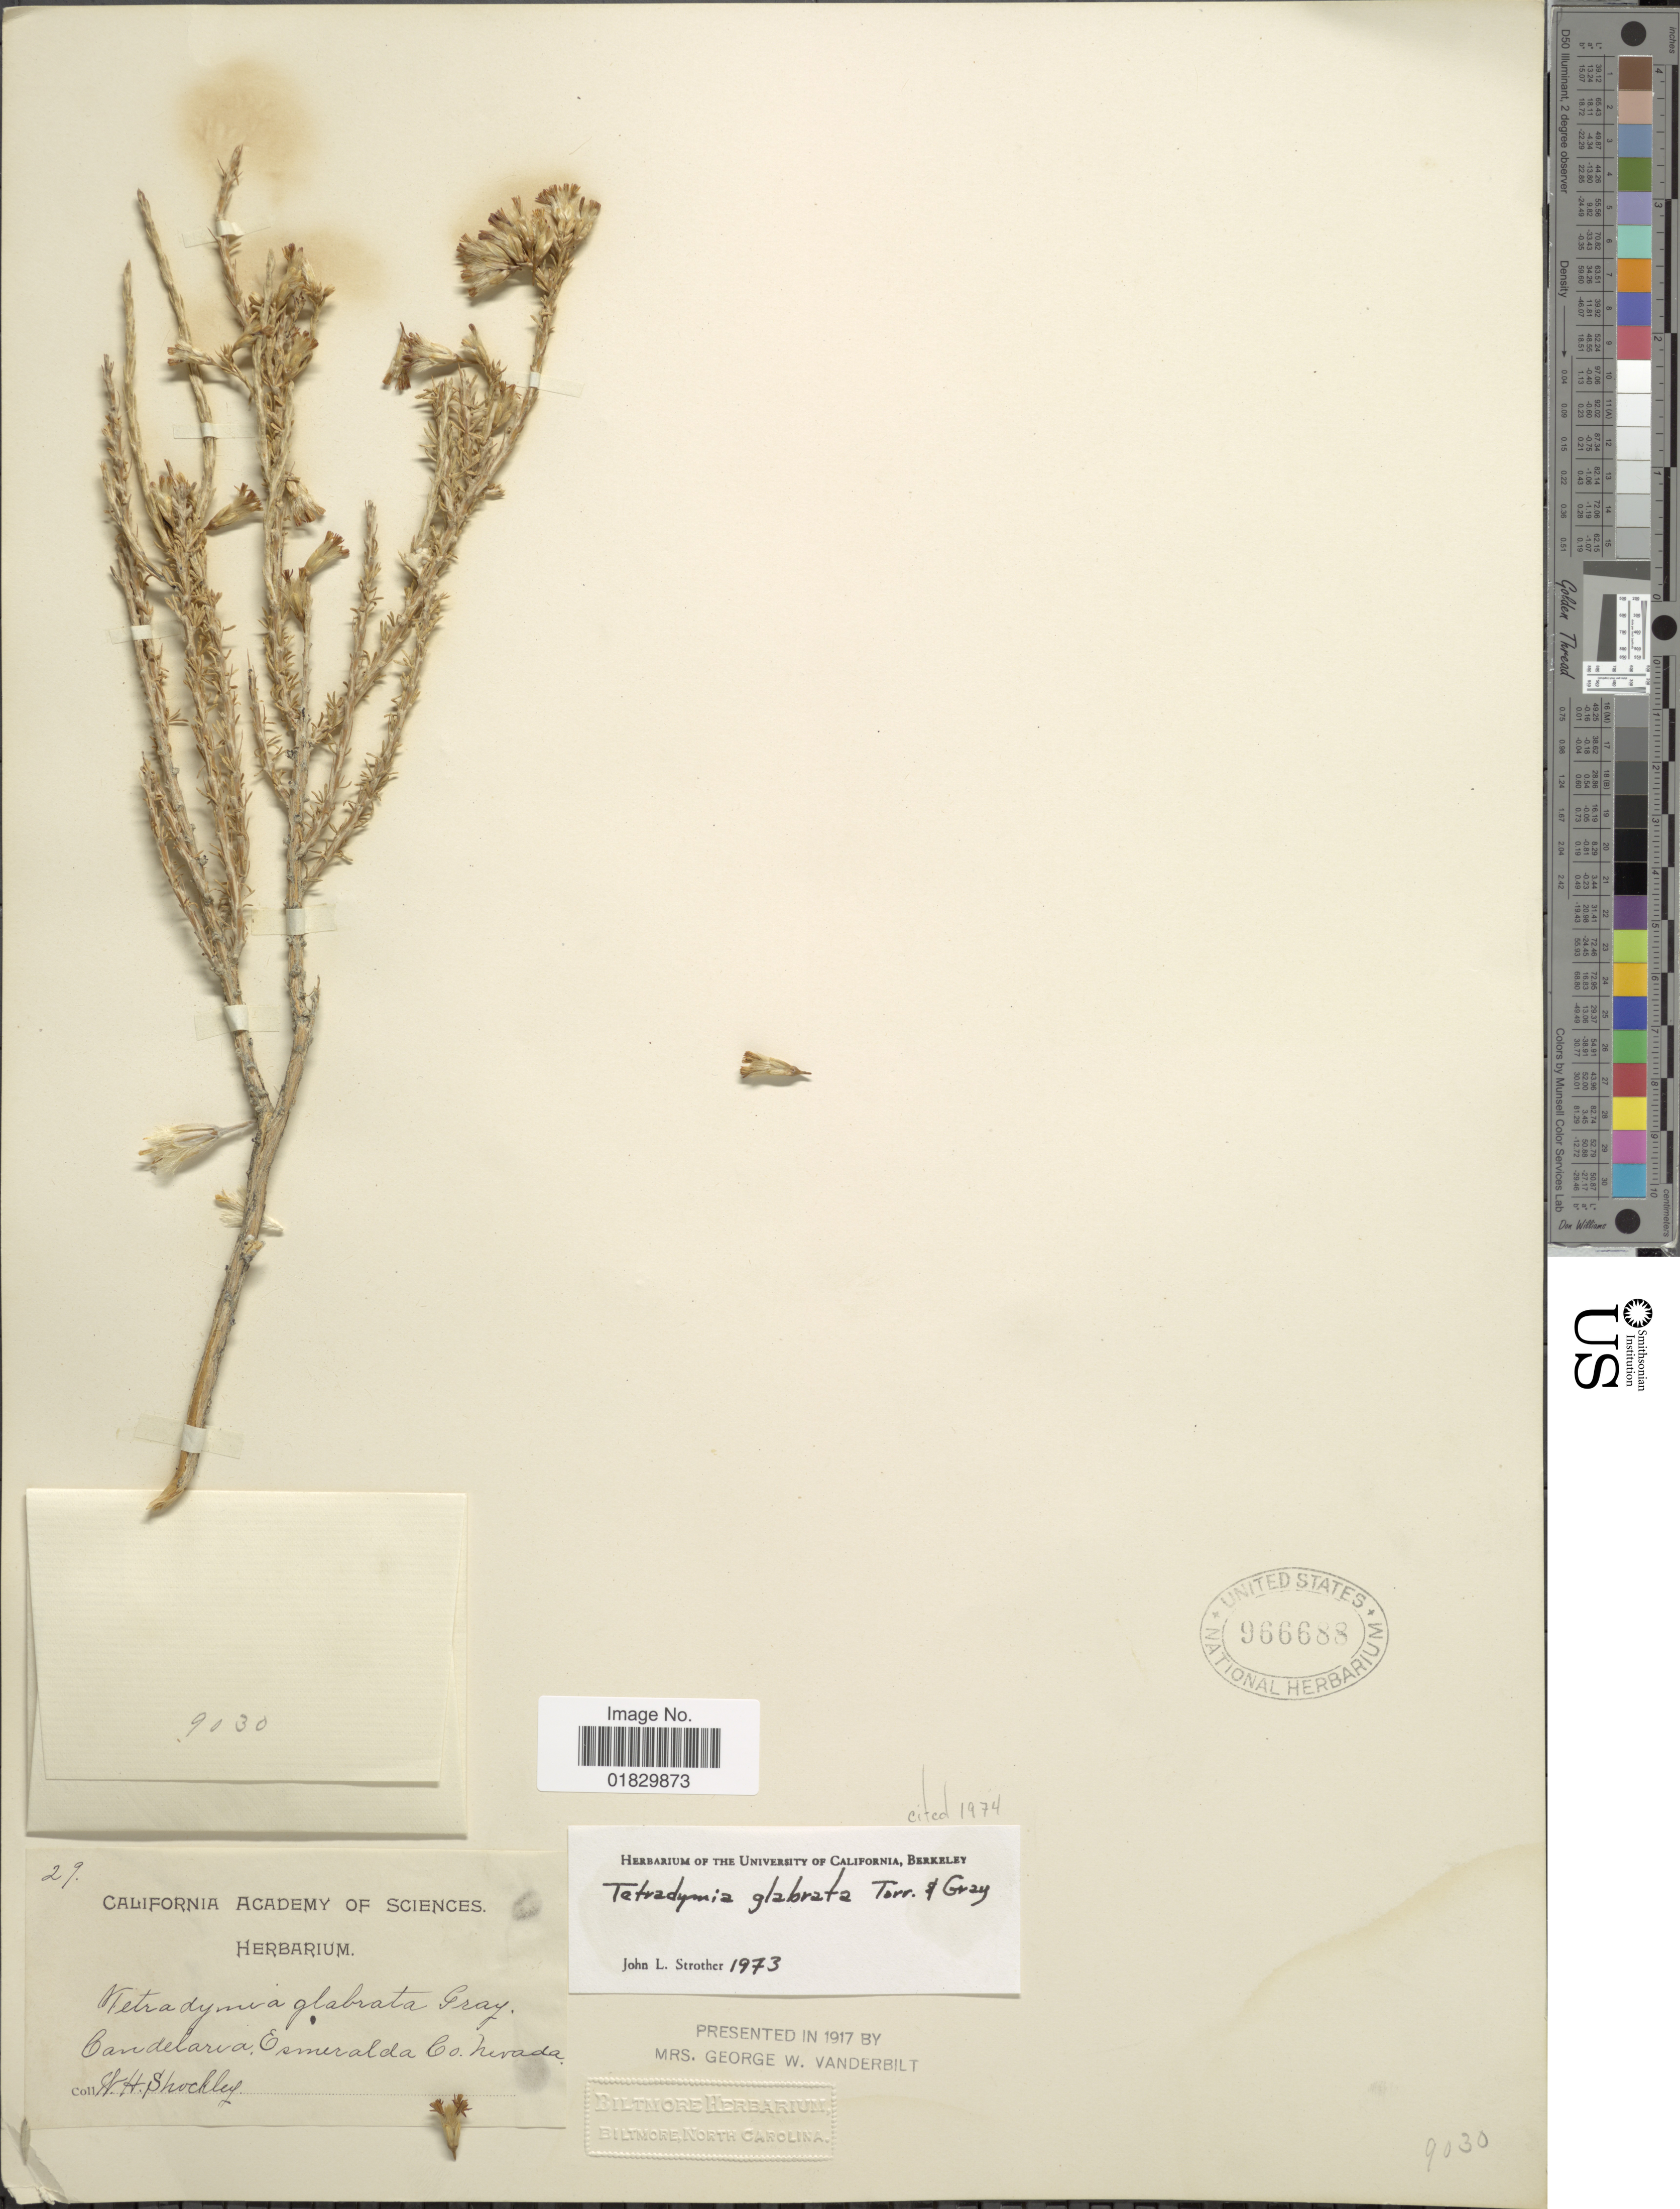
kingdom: Plantae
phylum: Tracheophyta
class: Magnoliopsida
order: Asterales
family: Asteraceae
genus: Tetradymia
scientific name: Tetradymia glabrata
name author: Torr. & A. Gray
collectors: W. Shockley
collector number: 29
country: United States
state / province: Nevada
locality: Candelaria, Esmeralda Co., Nevada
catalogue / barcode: US 966688